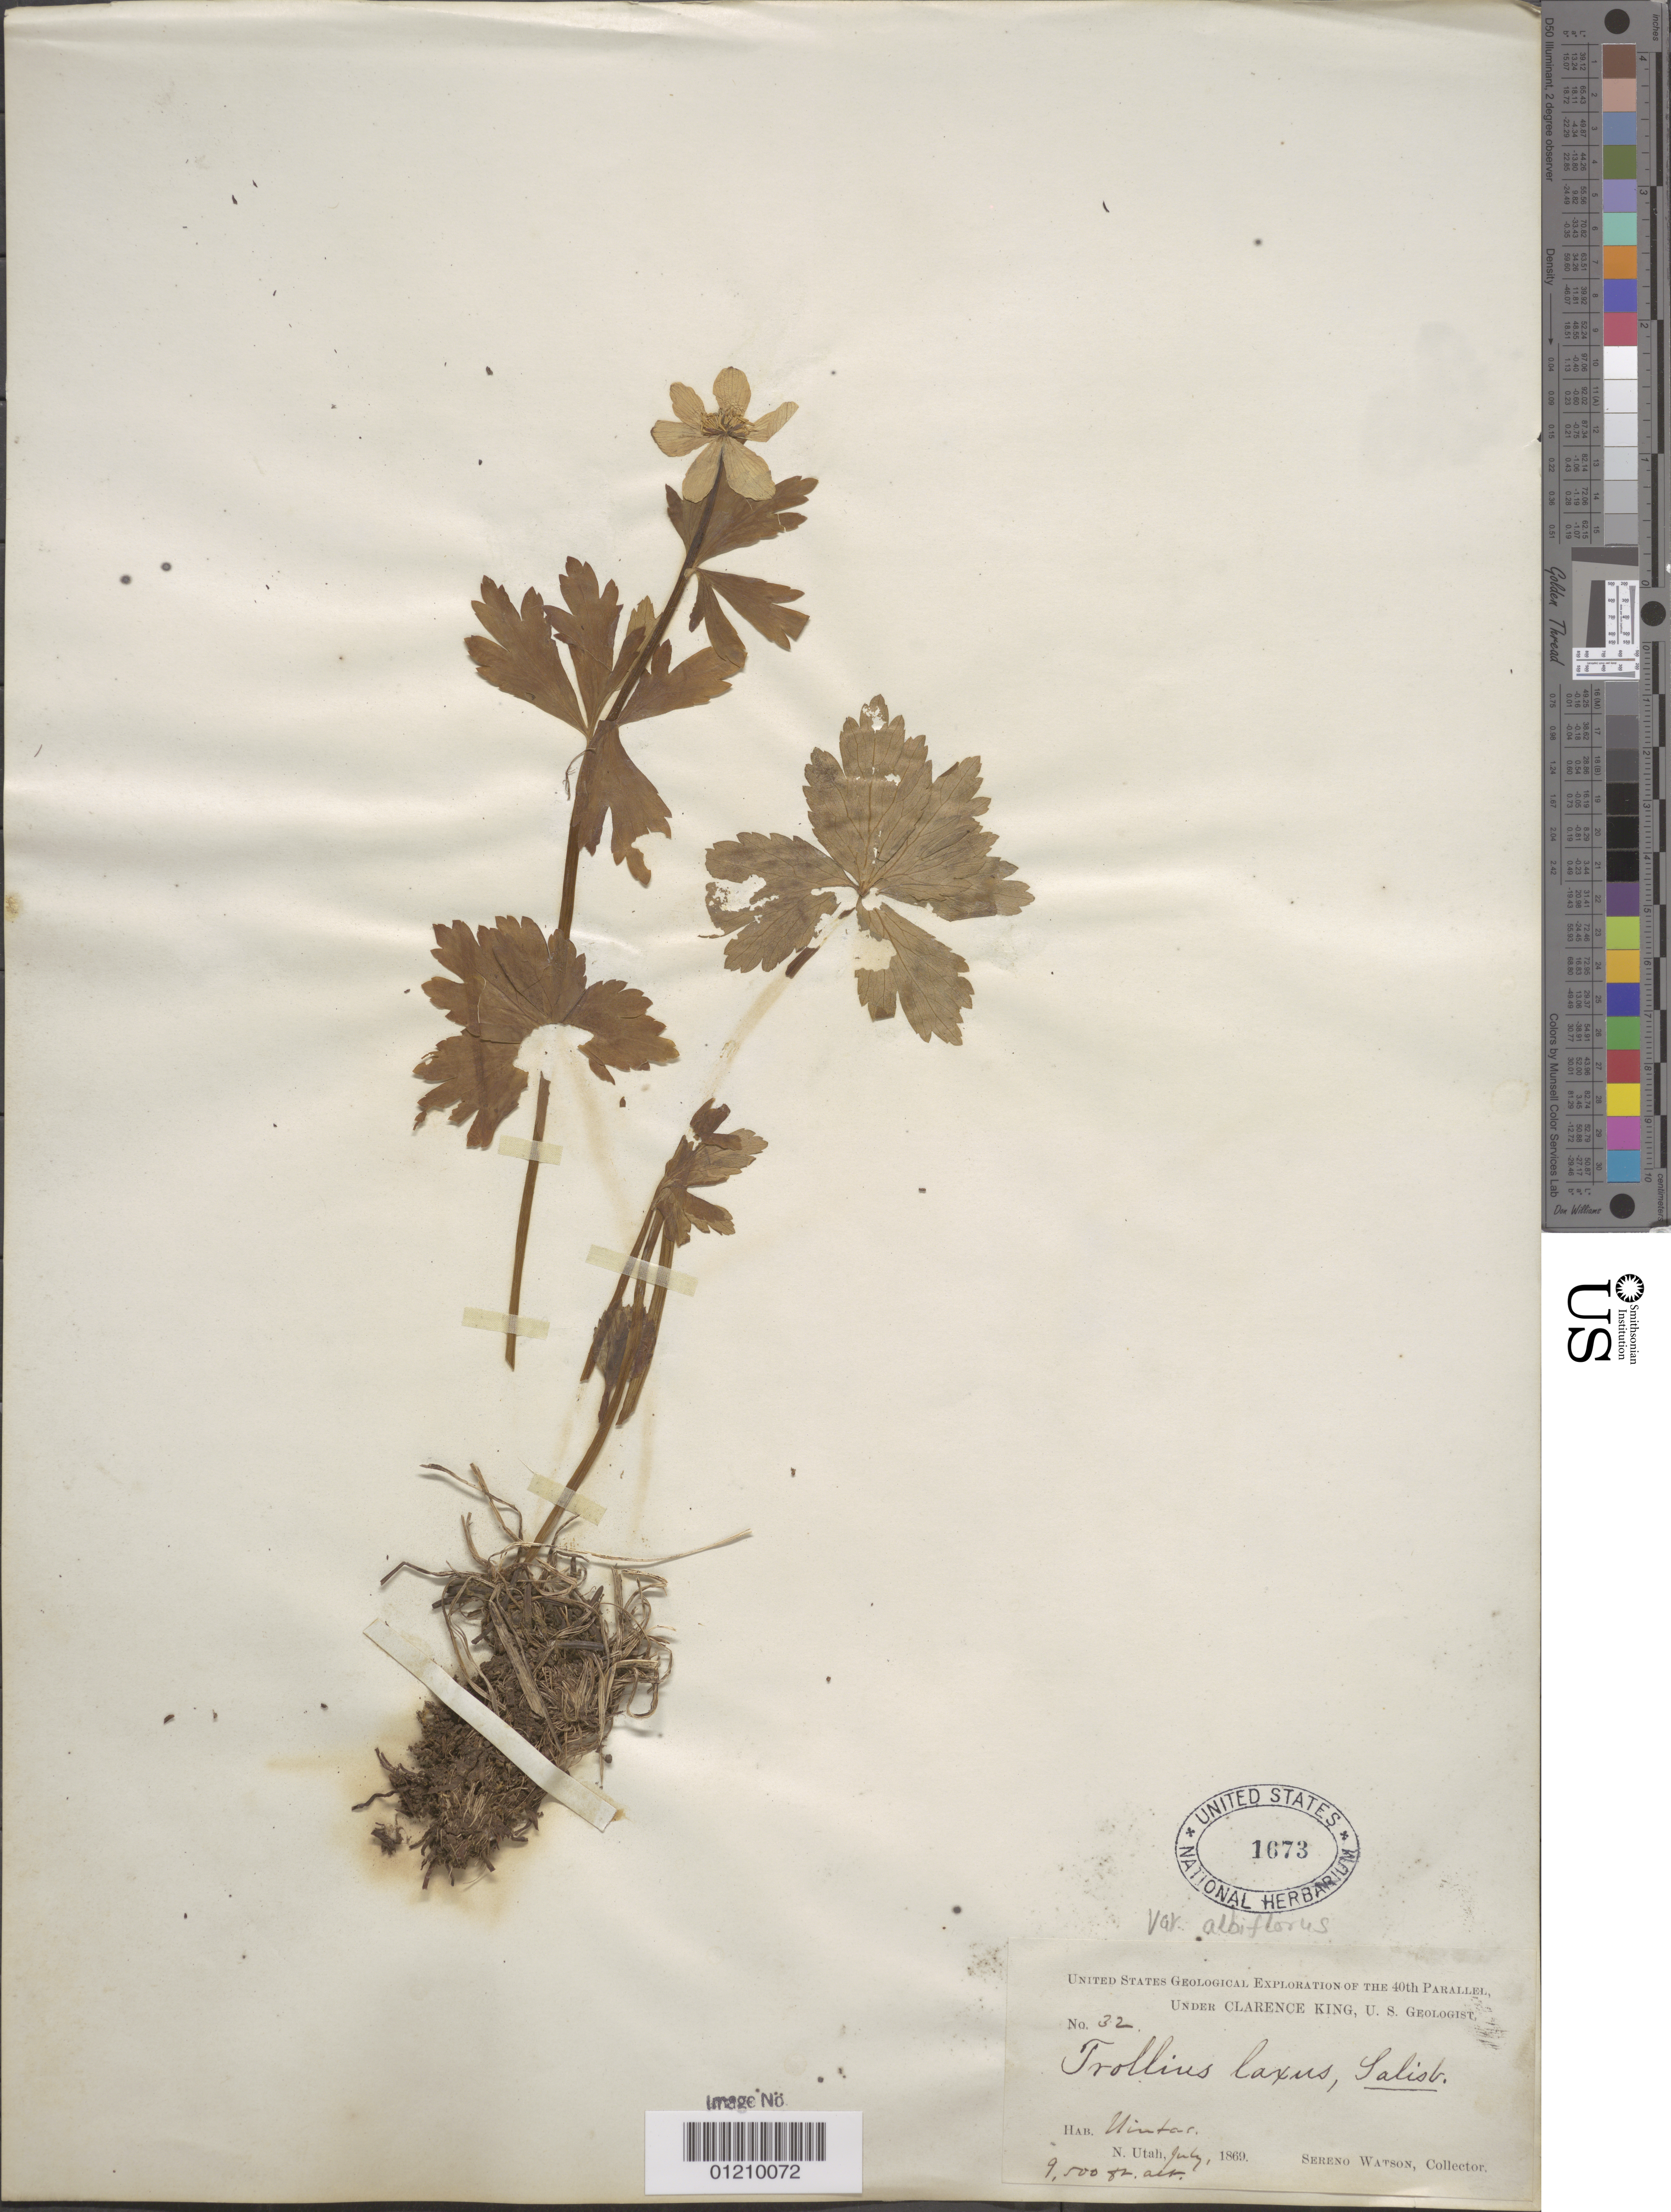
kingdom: Plantae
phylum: Tracheophyta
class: Magnoliopsida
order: Ranunculales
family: Ranunculaceae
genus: Trollius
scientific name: Trollius laxus var. albiflorus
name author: A. Gray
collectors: S. Watson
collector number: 32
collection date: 1869-07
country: United States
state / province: Utah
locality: N. Utah, Unitas.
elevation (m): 2896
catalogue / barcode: US 1673